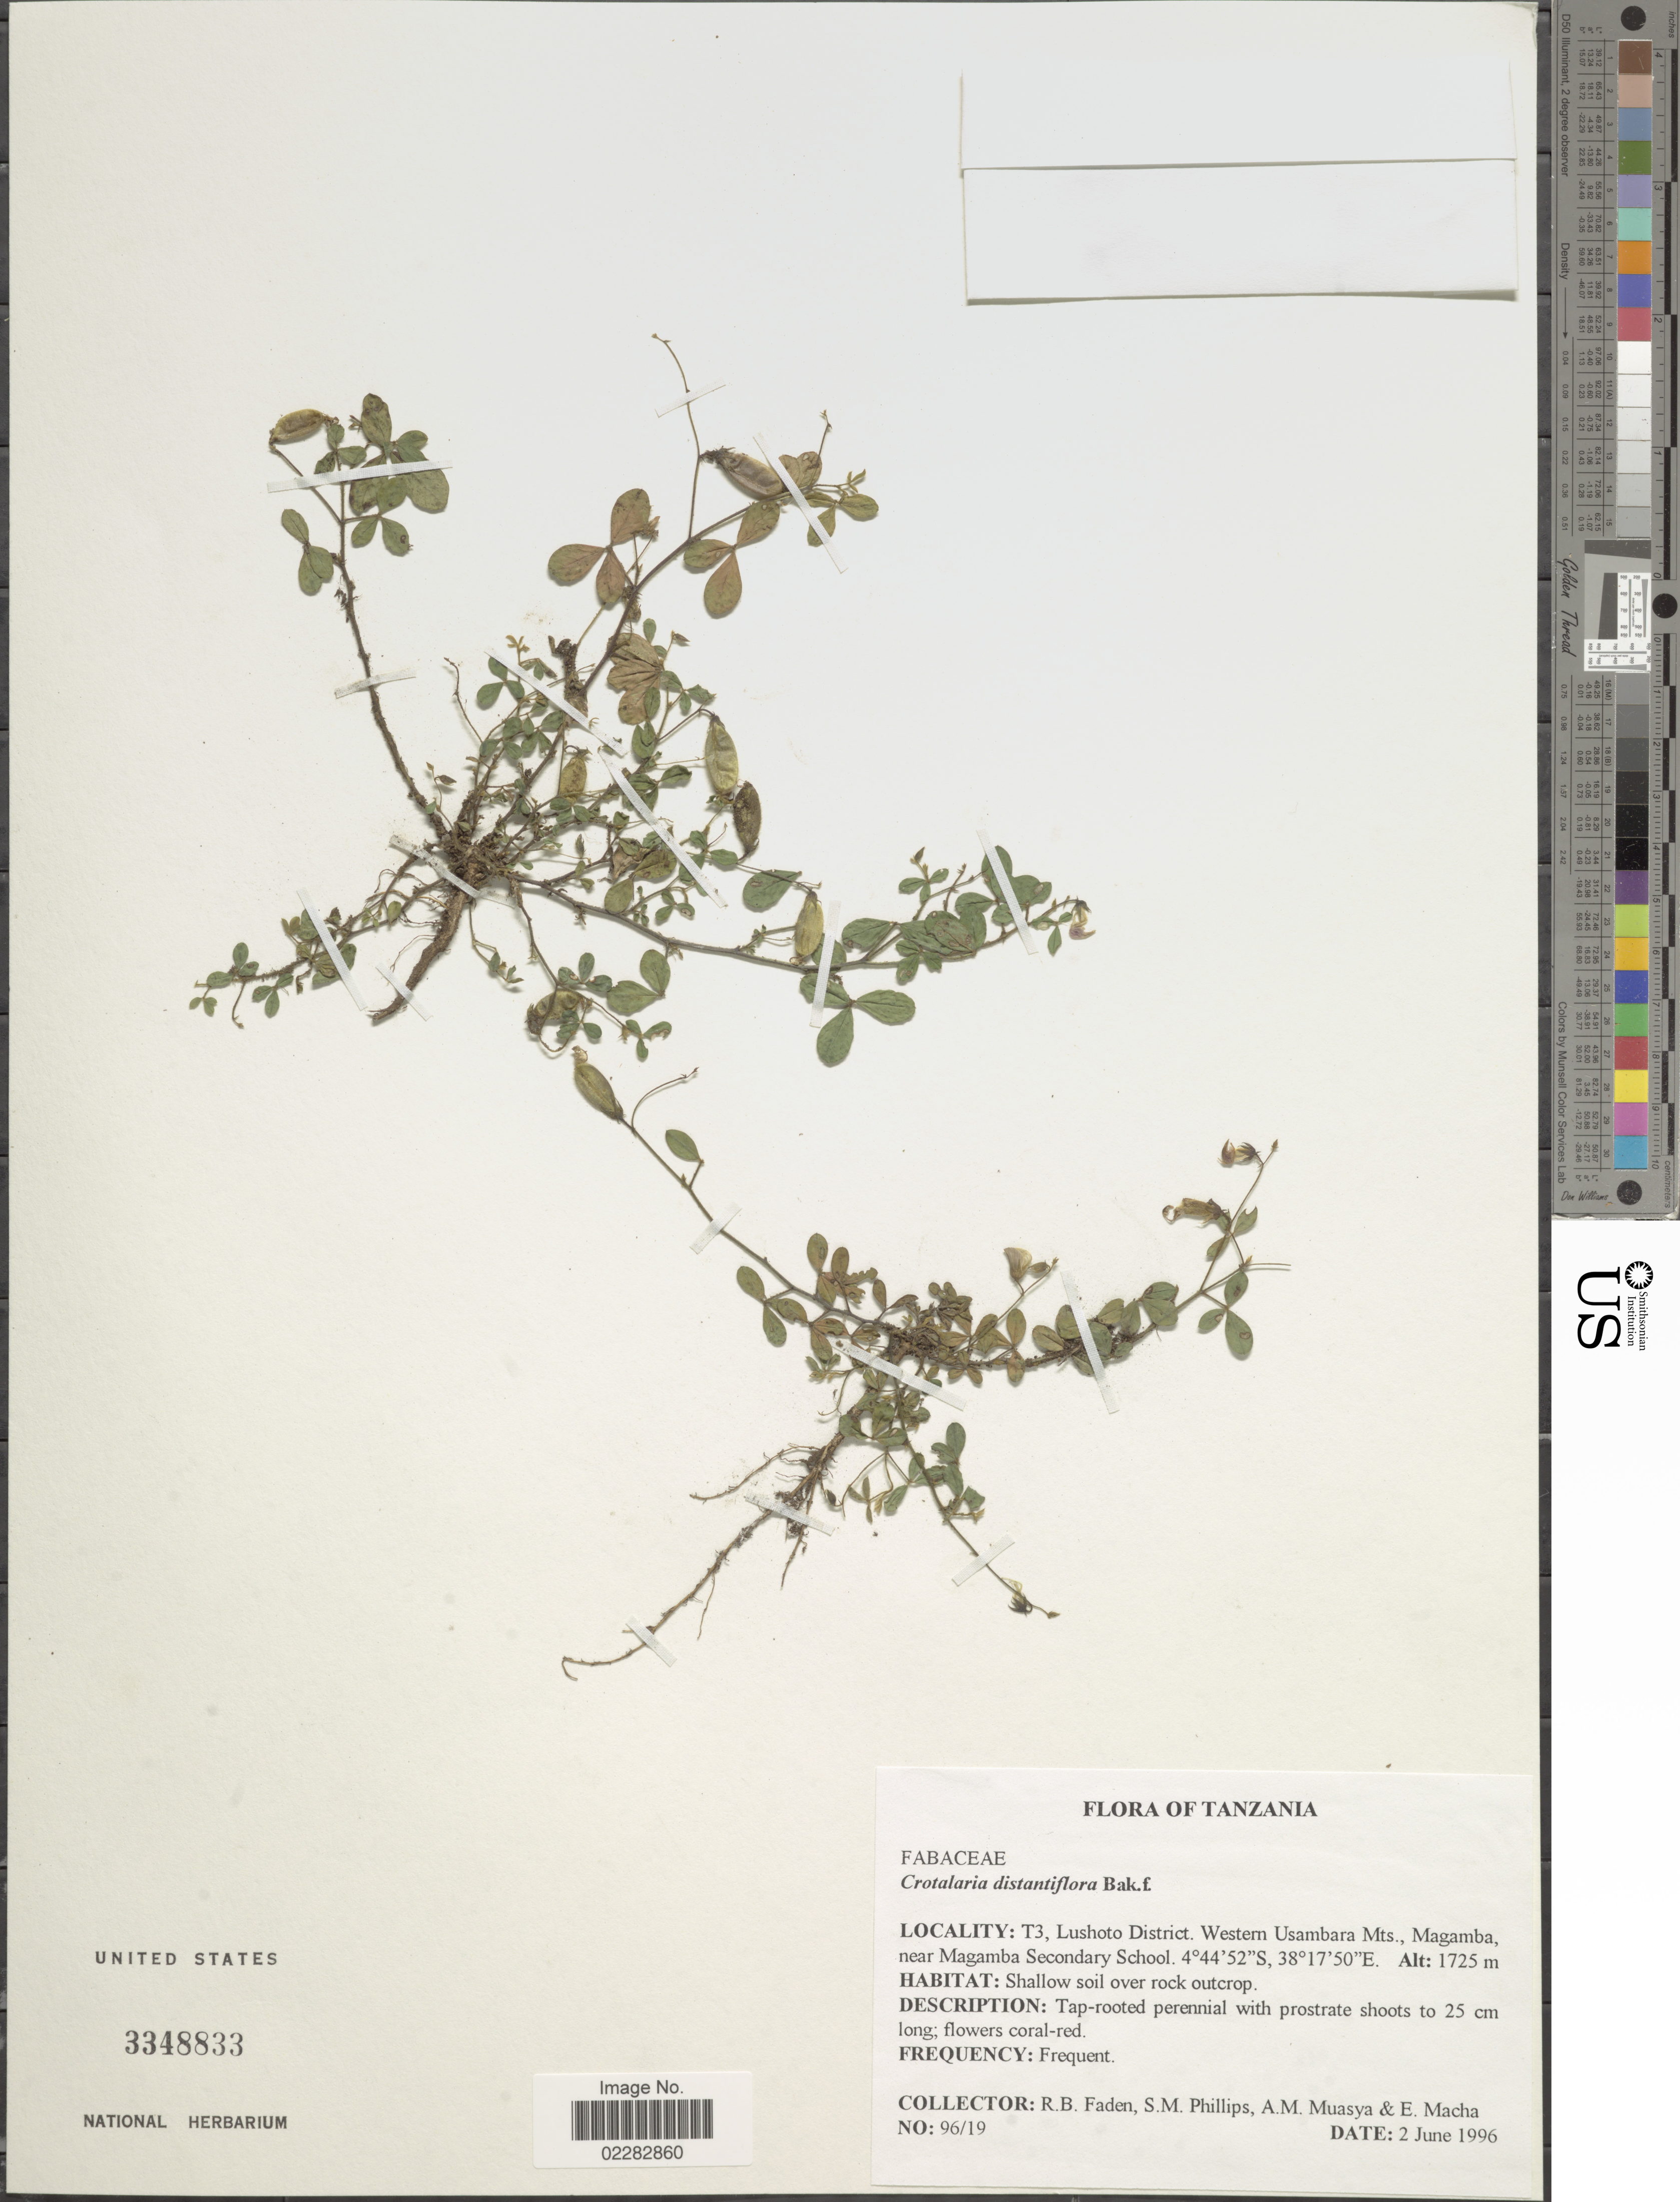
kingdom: Plantae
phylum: Tracheophyta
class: Magnoliopsida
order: Fabales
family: Fabaceae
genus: Crotalaria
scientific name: Crotalaria distantiflora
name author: Baker f.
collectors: R. B. Faden, S. M. Phillips, A. Muasya & E. Macha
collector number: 96/19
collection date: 1996-06-02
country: Tanzania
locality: T3, Lushoto District, Western Usambara Mts., Magamba, near Magamba Secondary School.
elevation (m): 1725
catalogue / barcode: US 3348833